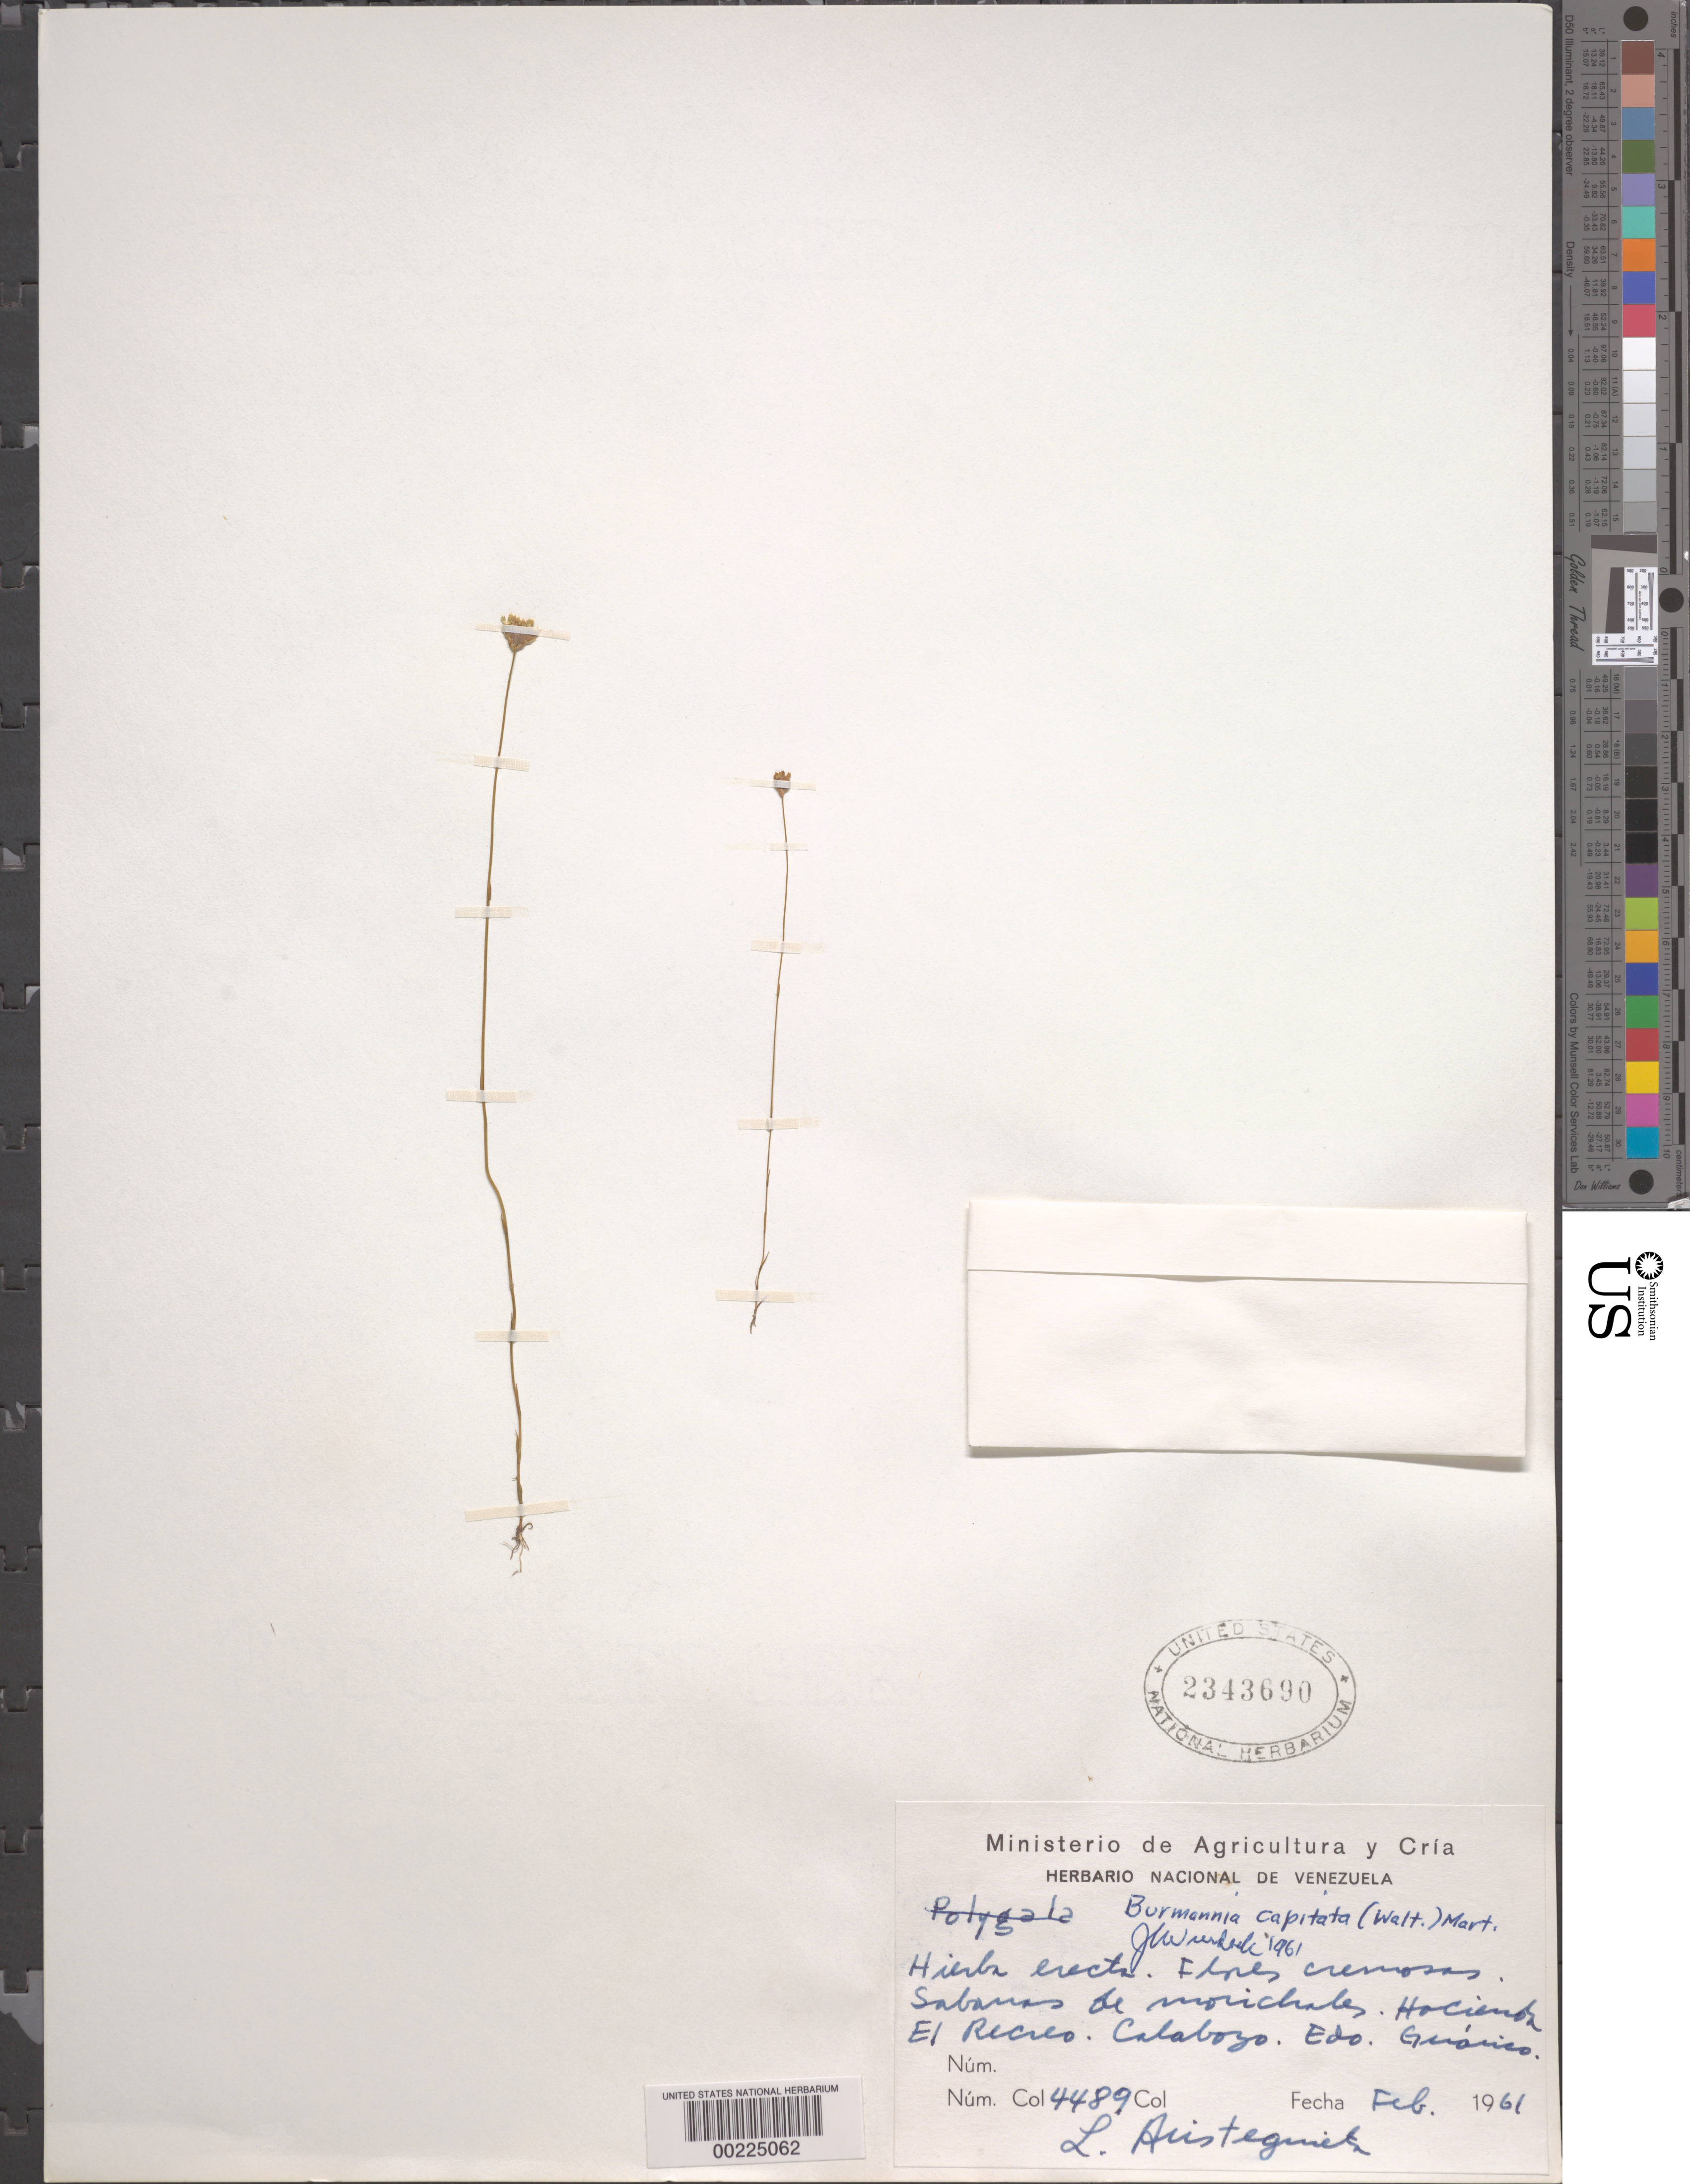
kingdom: Plantae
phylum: Tracheophyta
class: Liliopsida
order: Dioscoreales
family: Burmanniaceae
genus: Burmannia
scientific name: Burmannia capitata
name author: (Walter ex J.F. Gmel.) Mart.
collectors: L. Aristeguieta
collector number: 4489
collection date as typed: Feb 1961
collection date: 1961-02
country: Venezuela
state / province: Guárico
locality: Hacienda el recreo. calabozo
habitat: Savanna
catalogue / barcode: US 2343690